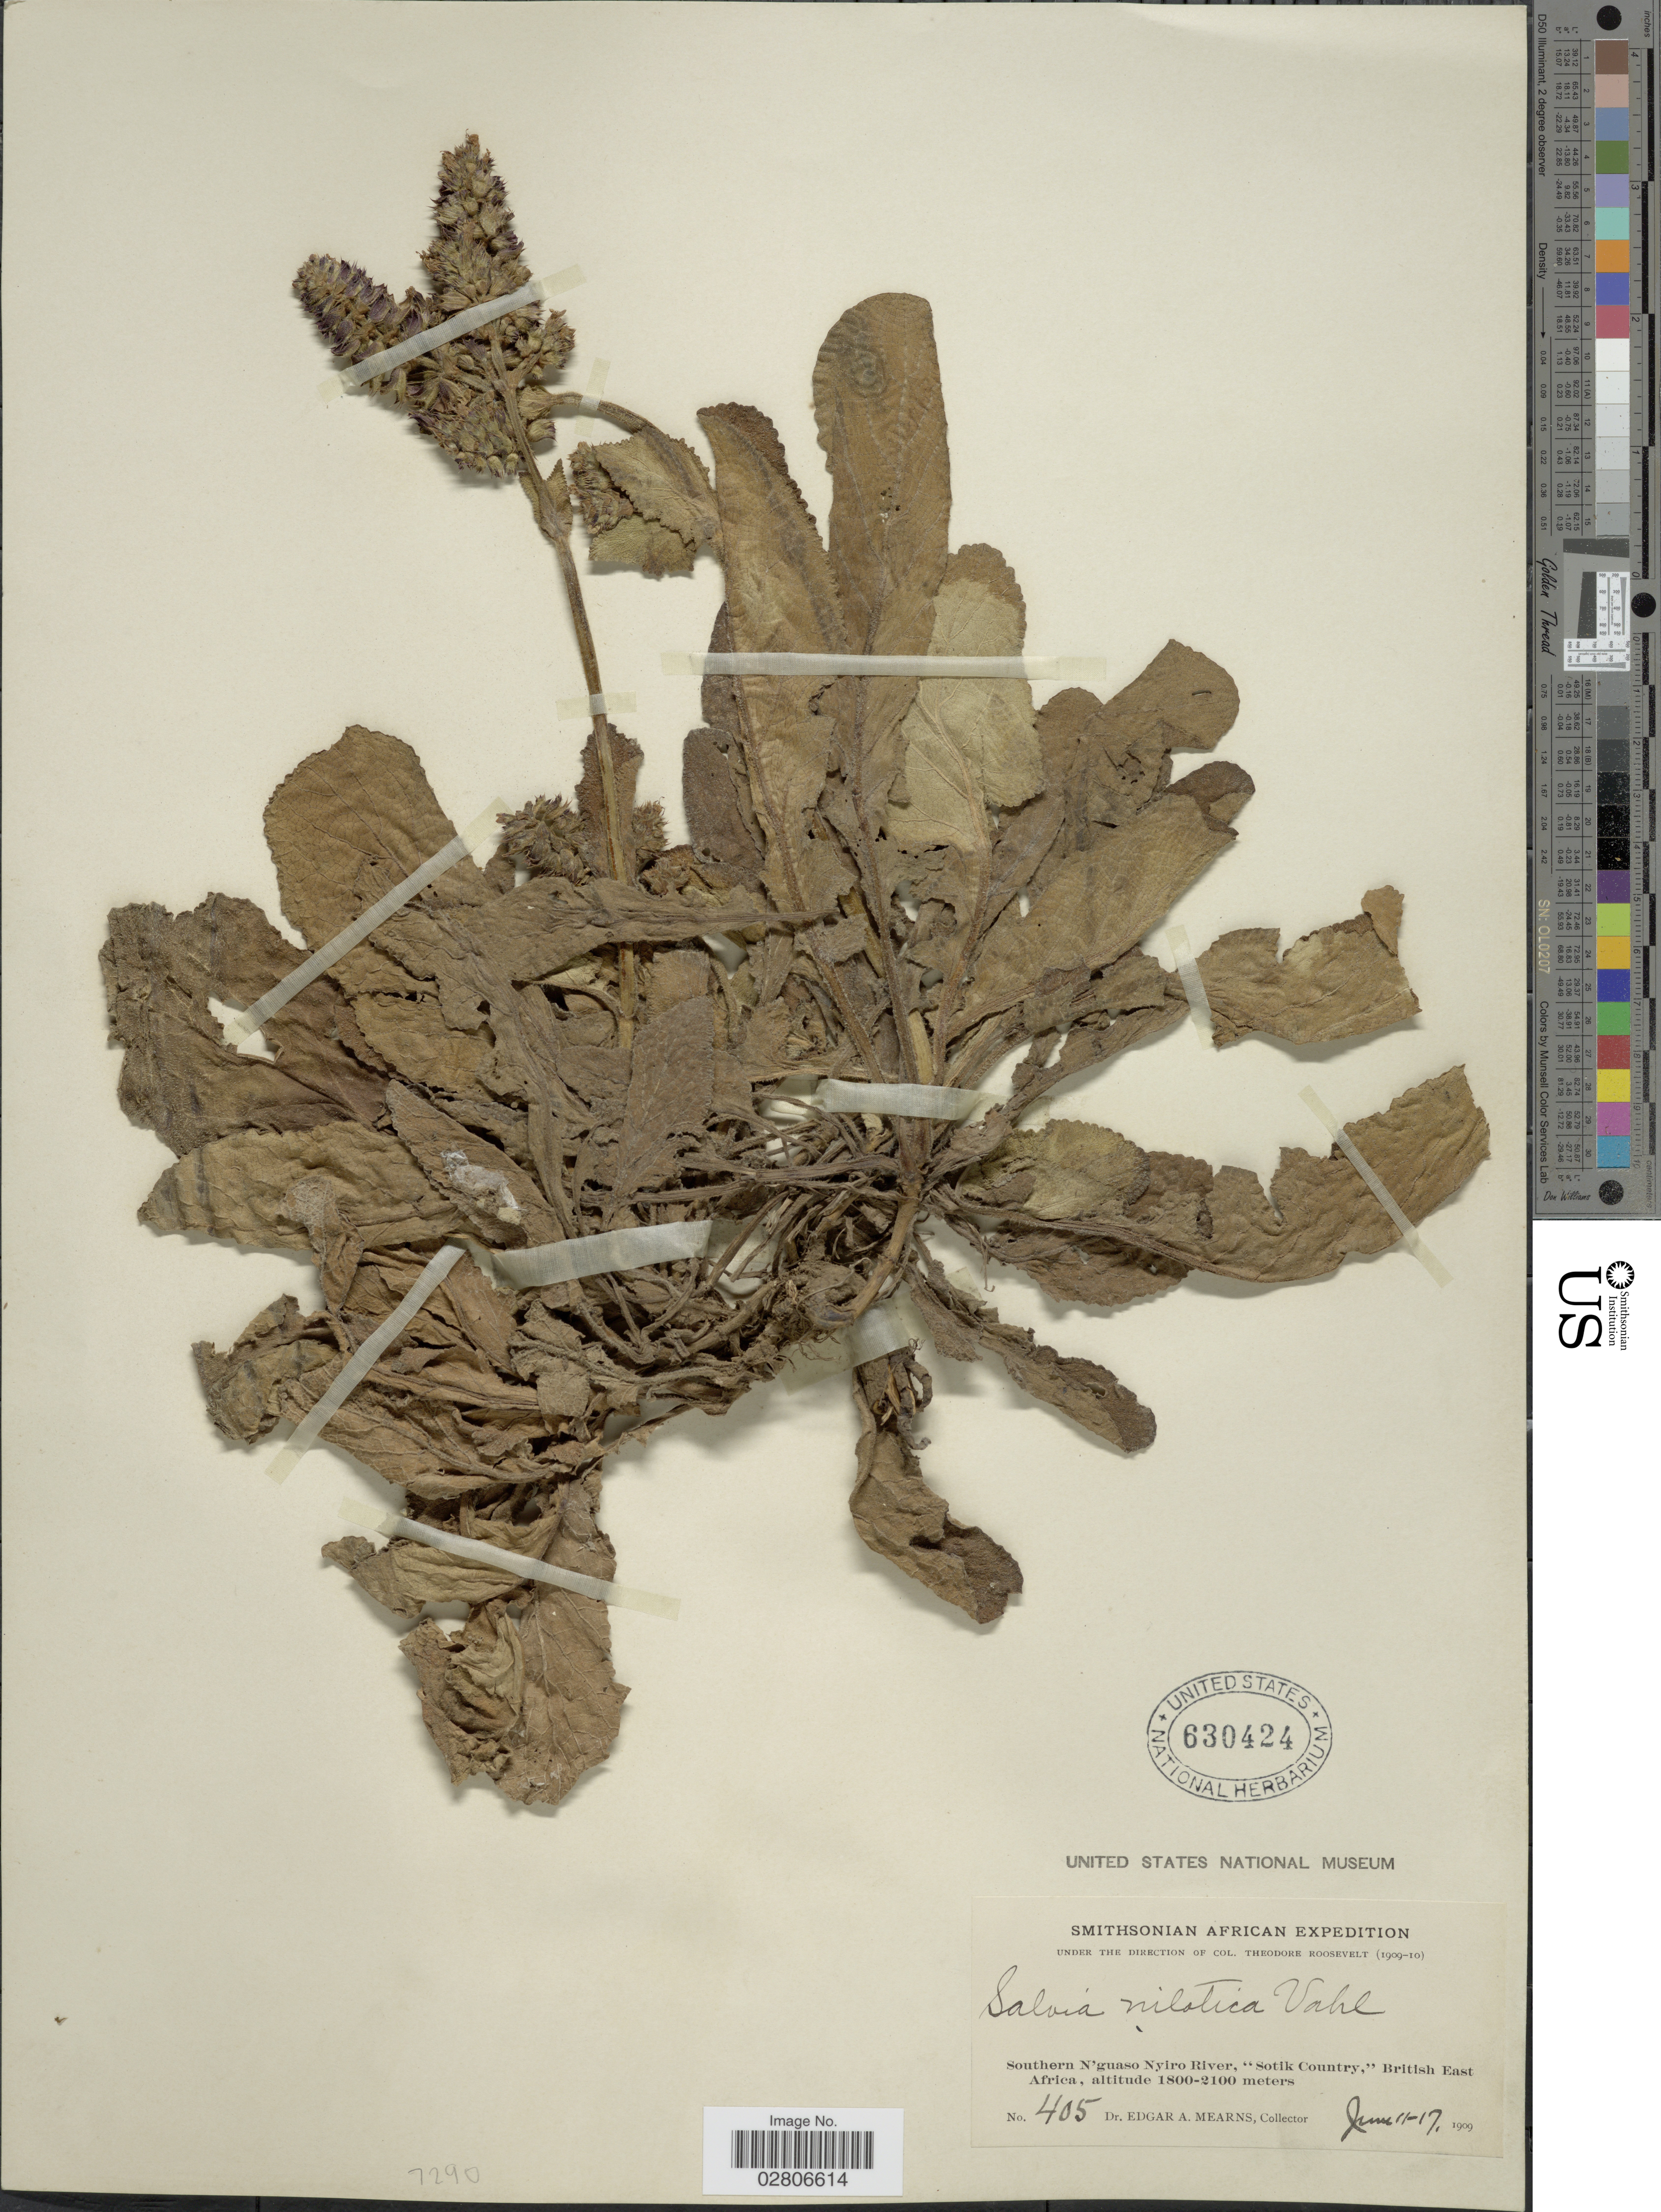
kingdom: Plantae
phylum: Tracheophyta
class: Magnoliopsida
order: Lamiales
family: Lamiaceae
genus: Salvia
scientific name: Salvia nilotica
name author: Juss. ex Jacq.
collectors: E. A. Mearns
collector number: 405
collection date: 1909-06-11/1909-06-17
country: Kenya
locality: Southern N'guaso Nyiro River, "Sotik Country," British East Africa.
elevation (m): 1800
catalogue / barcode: US 630424